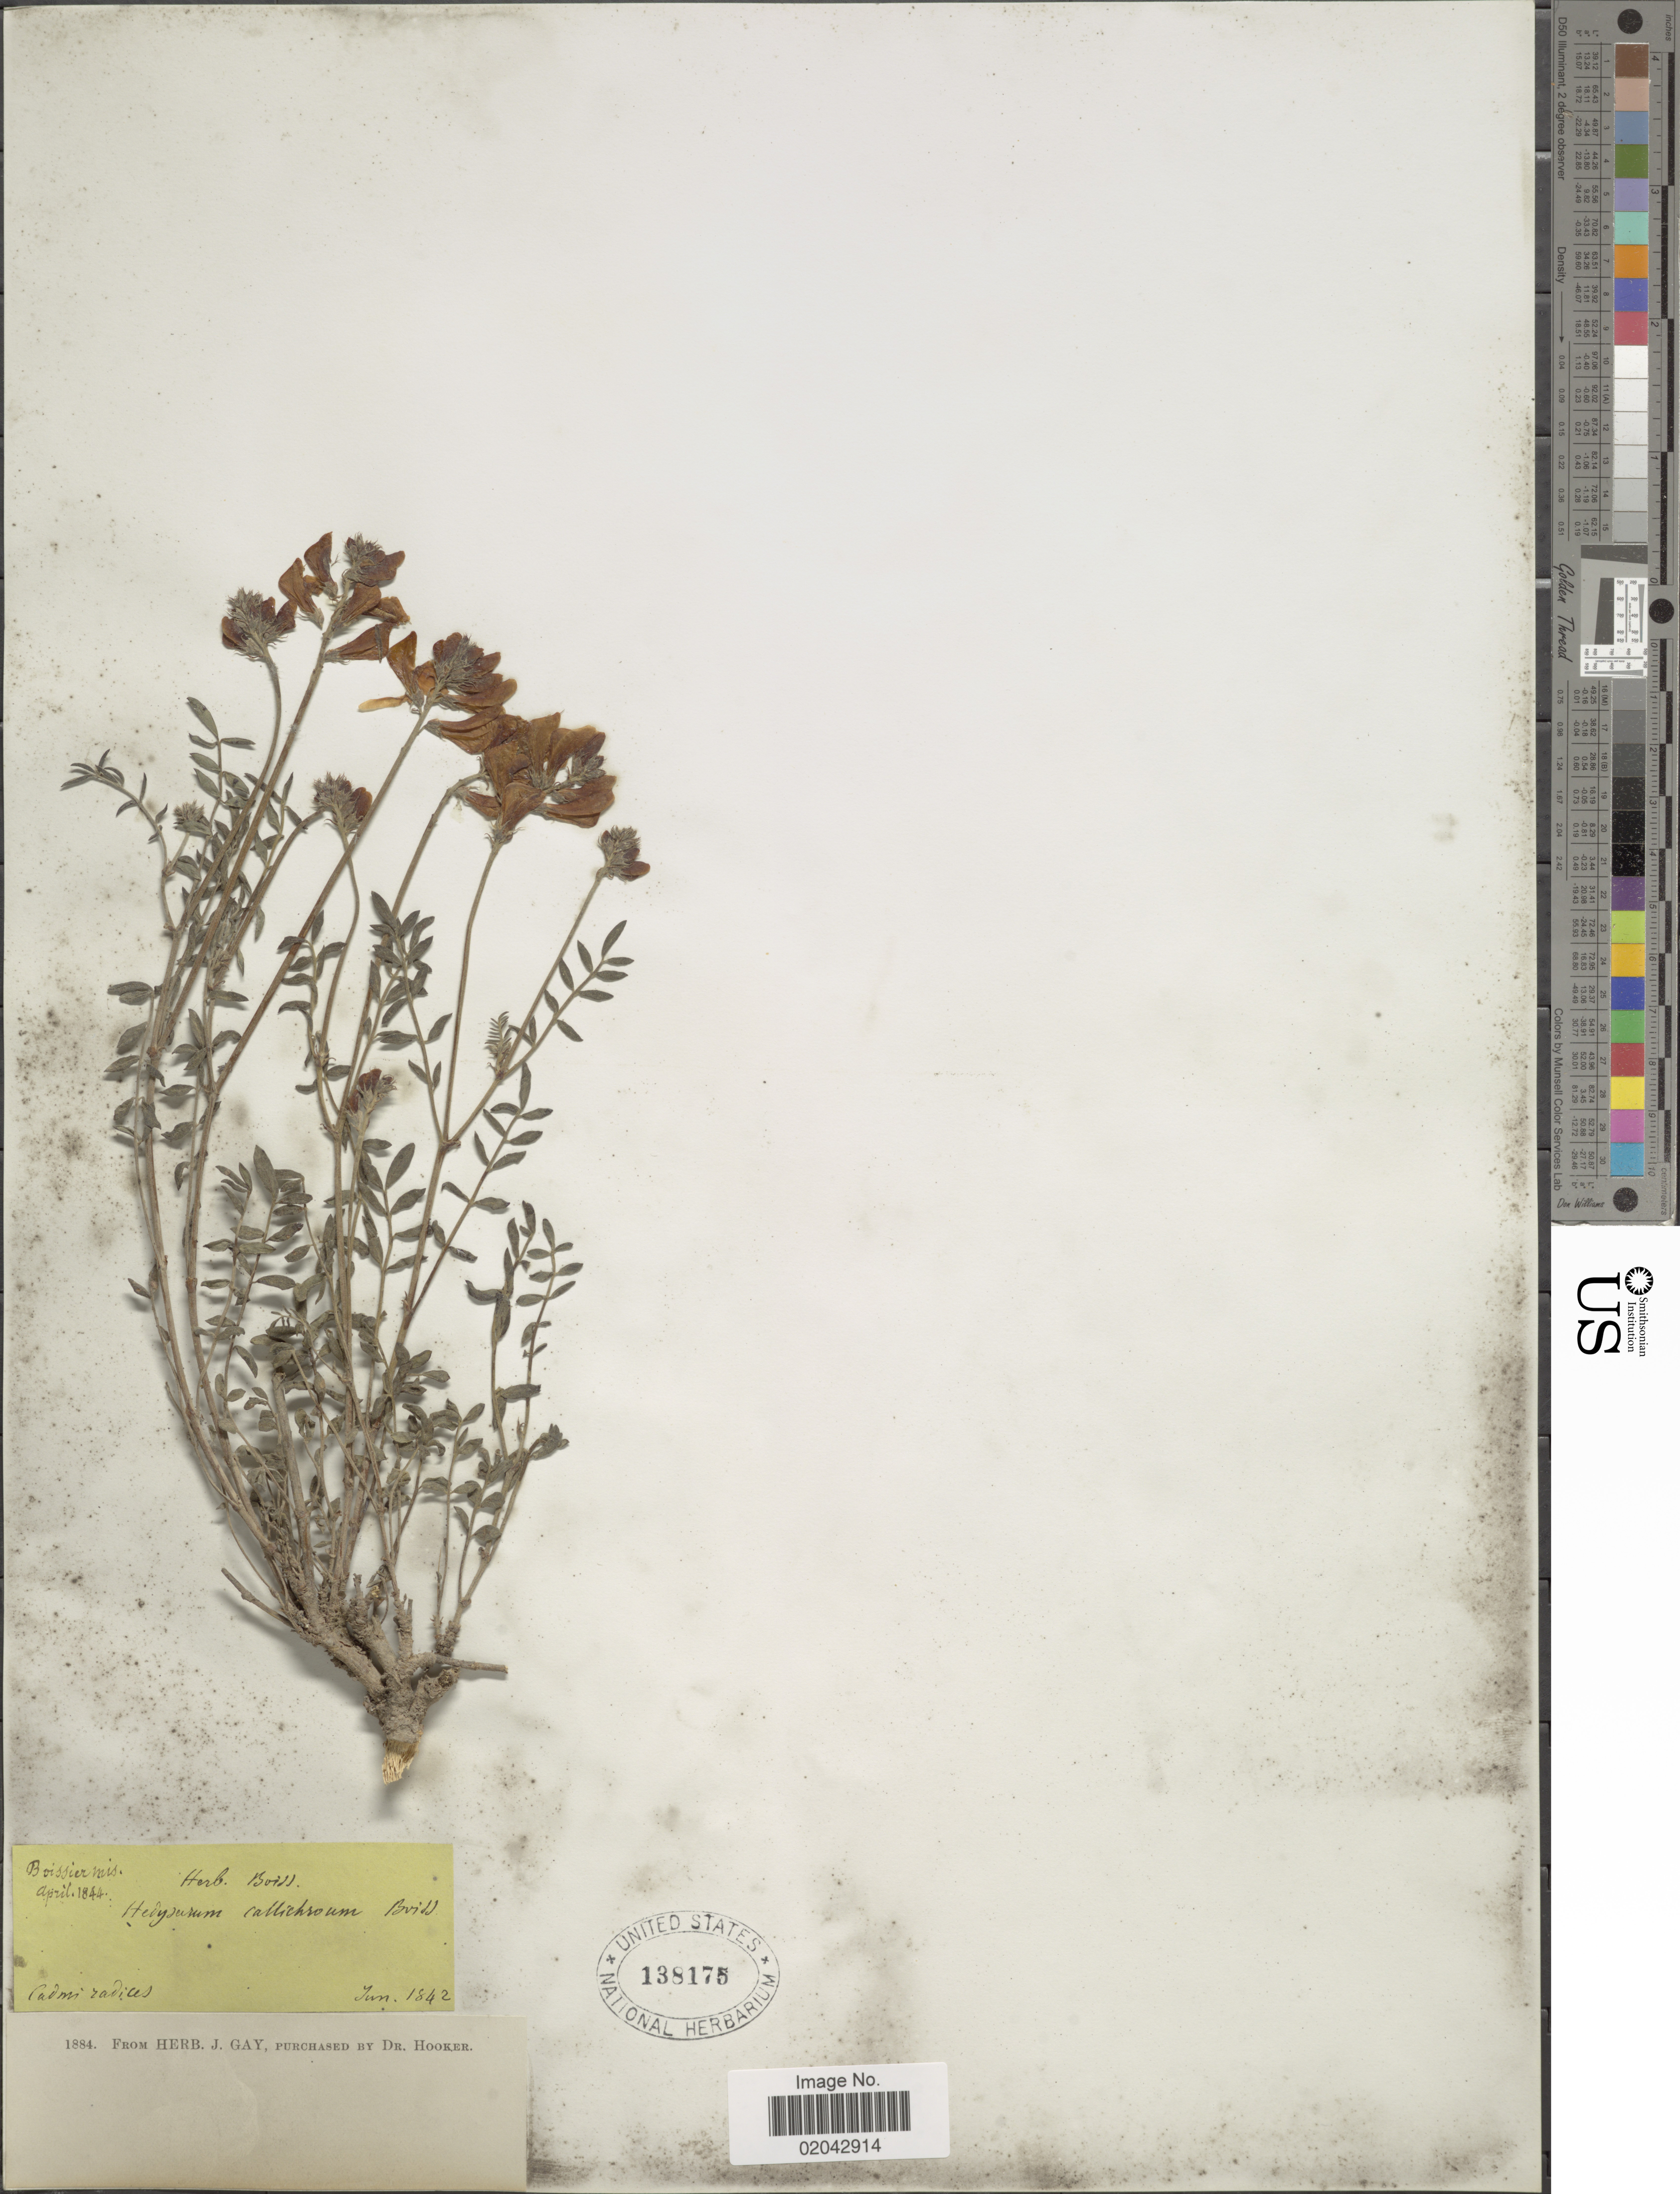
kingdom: Plantae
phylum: Tracheophyta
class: Magnoliopsida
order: Fabales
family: Fabaceae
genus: Hedysarum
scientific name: Hedysarum callichroum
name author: Boiss.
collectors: -- Boissier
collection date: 1842-06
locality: Admiradices [unsure placement] [interpreted]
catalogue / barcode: US 138175